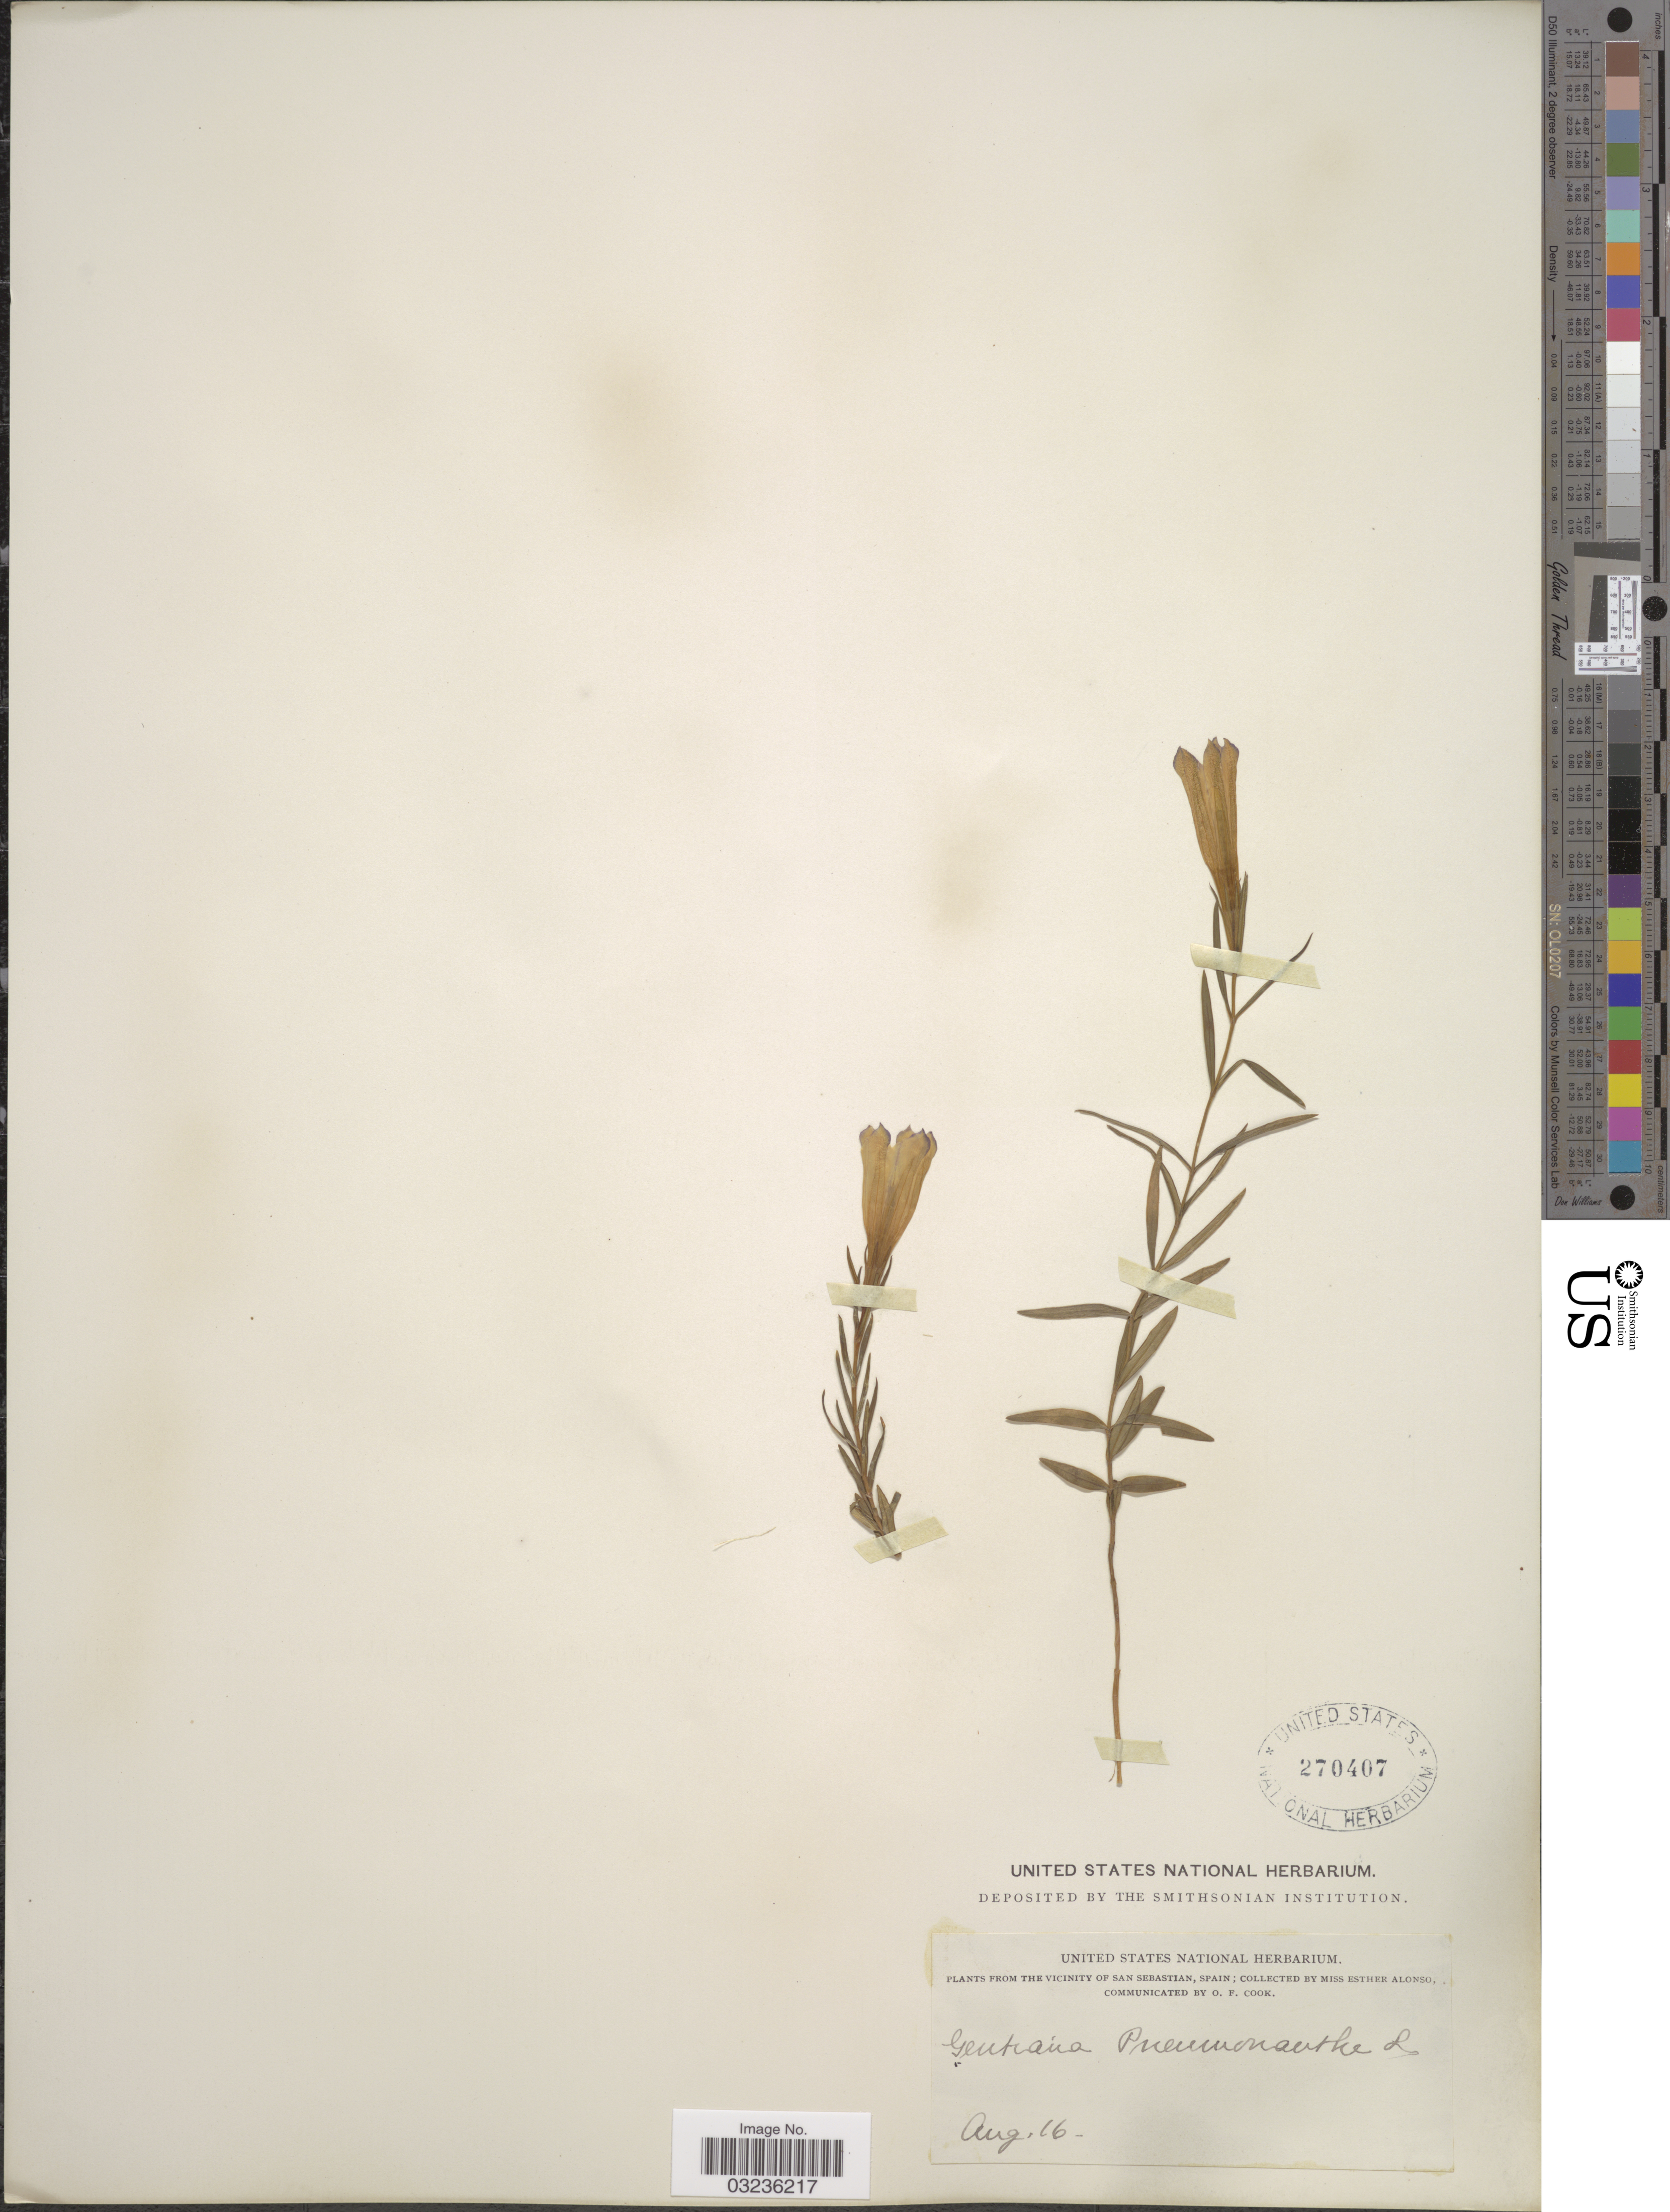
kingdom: Plantae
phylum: Tracheophyta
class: Magnoliopsida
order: Gentianales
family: Gentianaceae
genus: Gentiana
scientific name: Gentiana pneumonanthe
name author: L.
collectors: E. Alonso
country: Spain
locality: The Vicinity of San Sebastian, Spain.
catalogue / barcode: US 270407